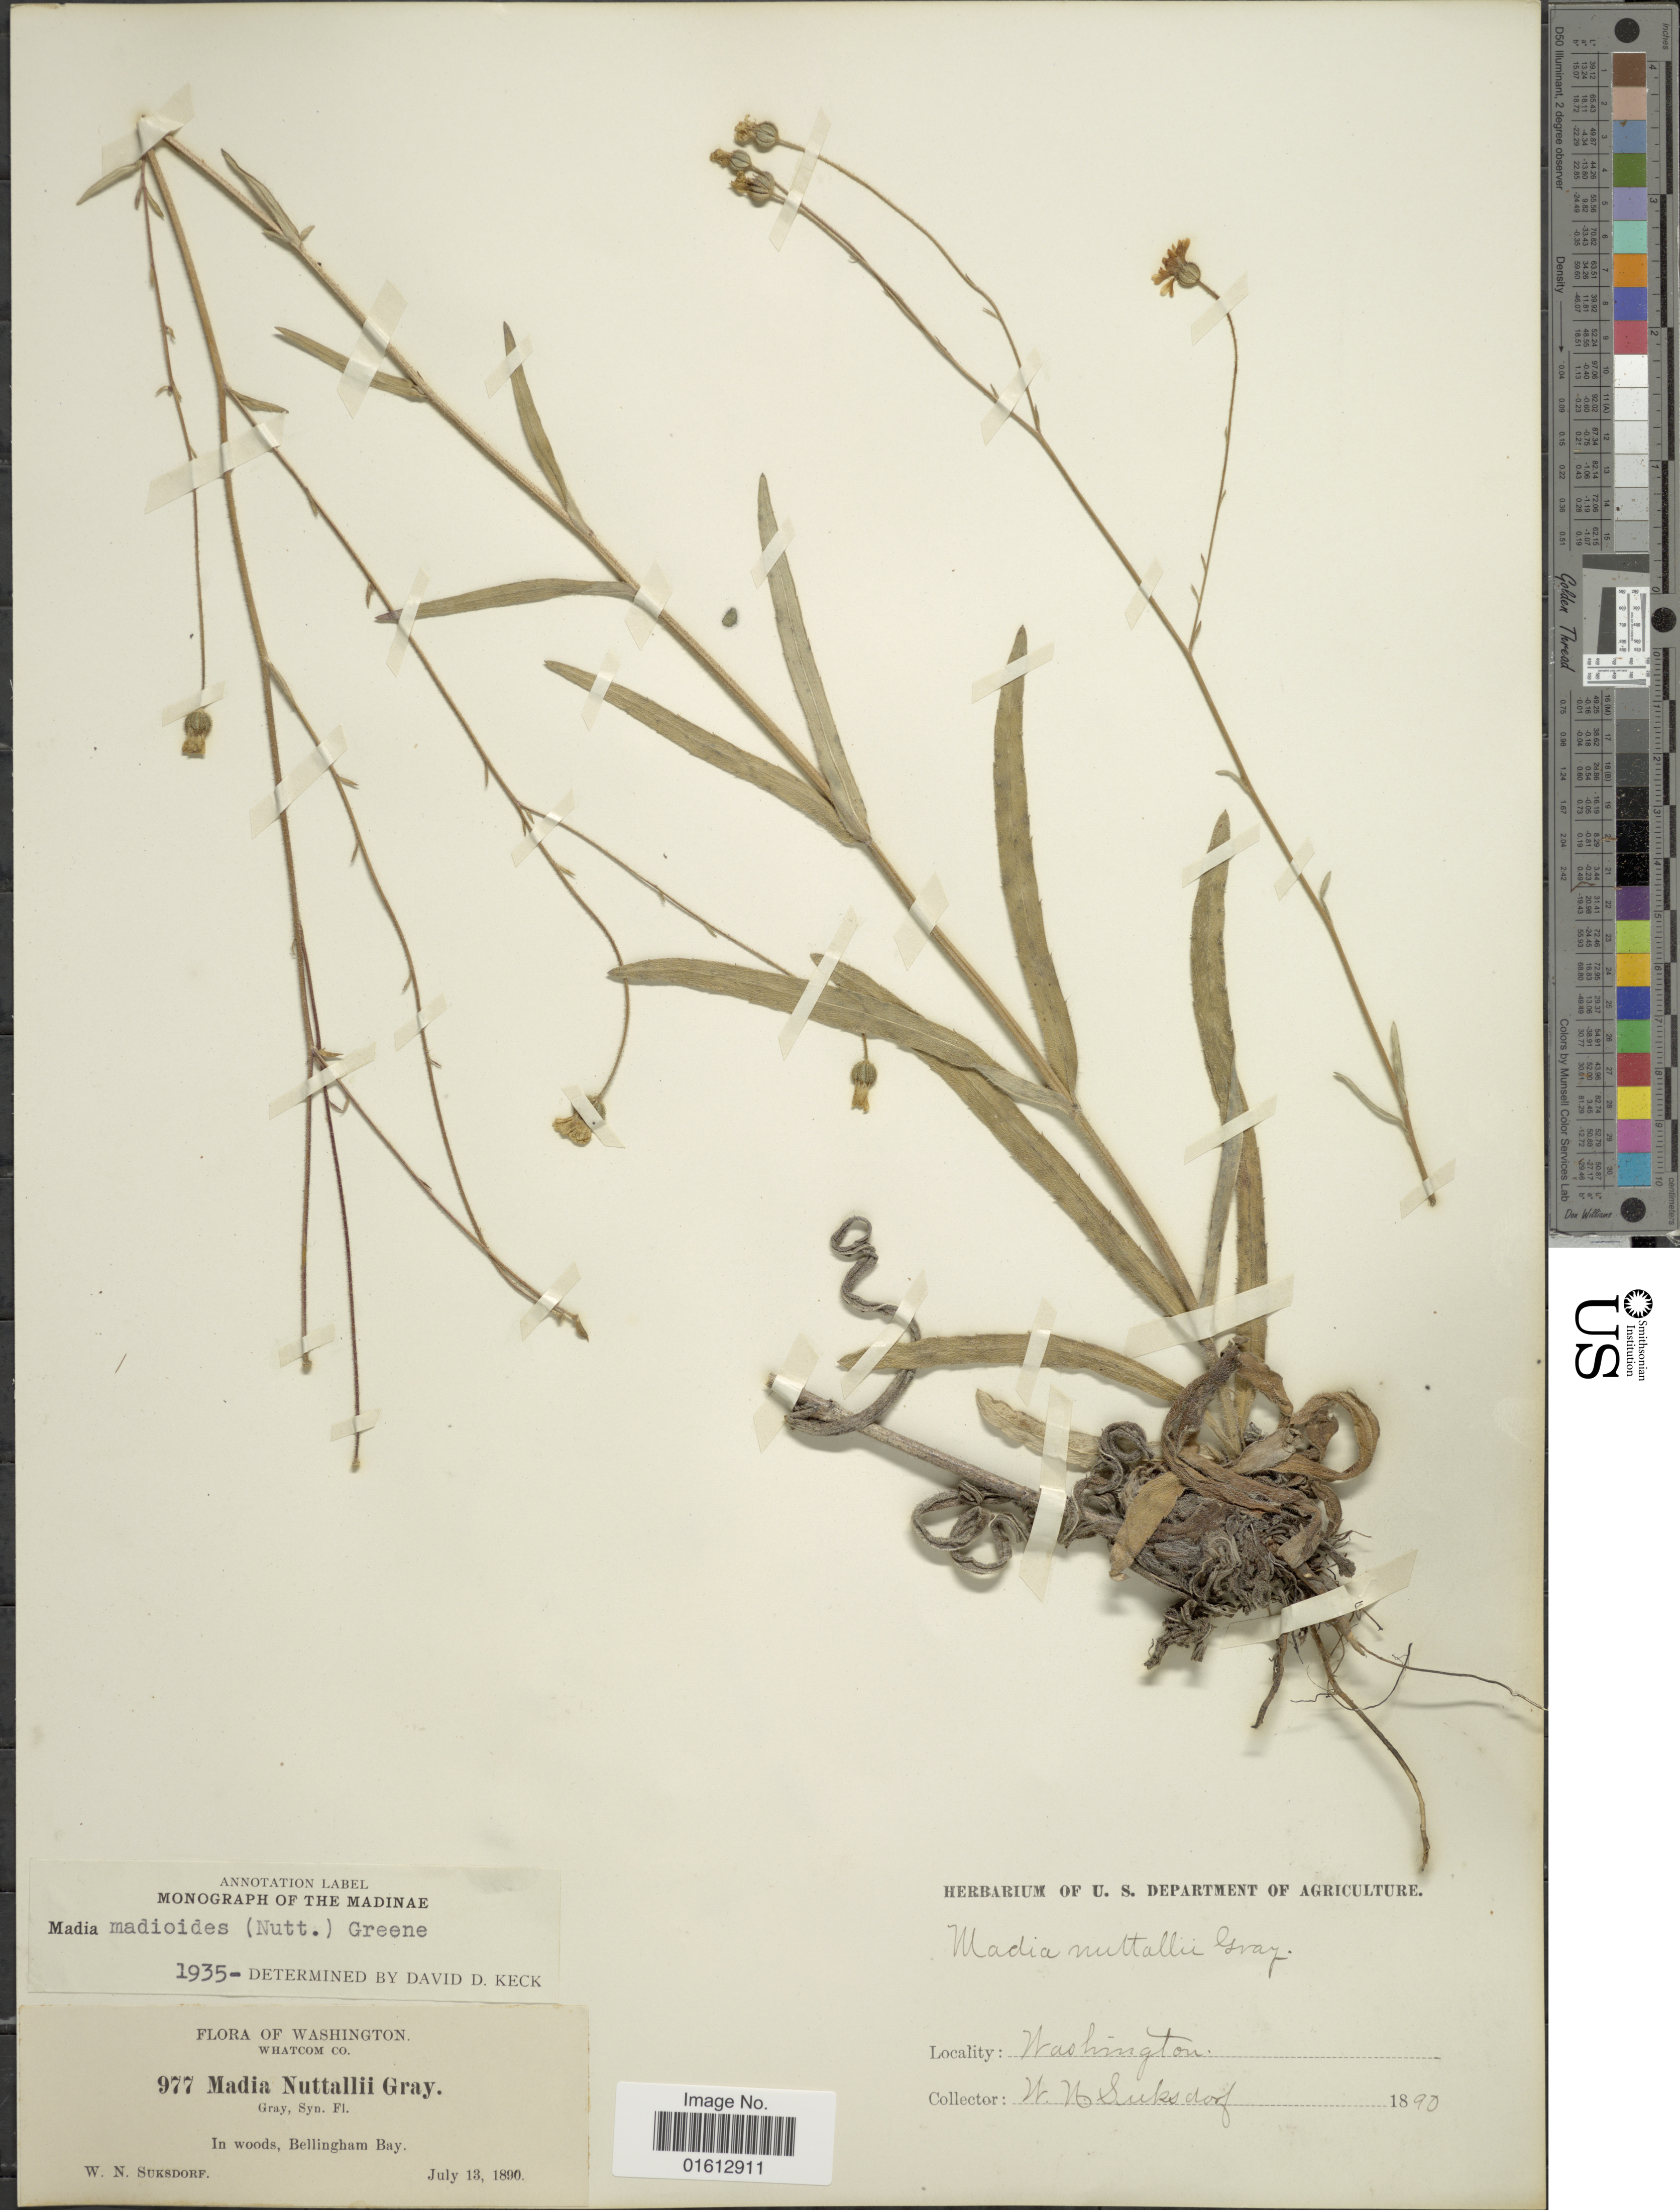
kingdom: Plantae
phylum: Tracheophyta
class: Magnoliopsida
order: Asterales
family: Asteraceae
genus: Madia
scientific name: Madia madioides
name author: (Nutt.) Greene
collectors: W. N. Suksdorf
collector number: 977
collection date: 1890-07-13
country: United States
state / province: Washington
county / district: Whatcom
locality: Washington, Whatcom Co., in woods, Bellingham Bay.